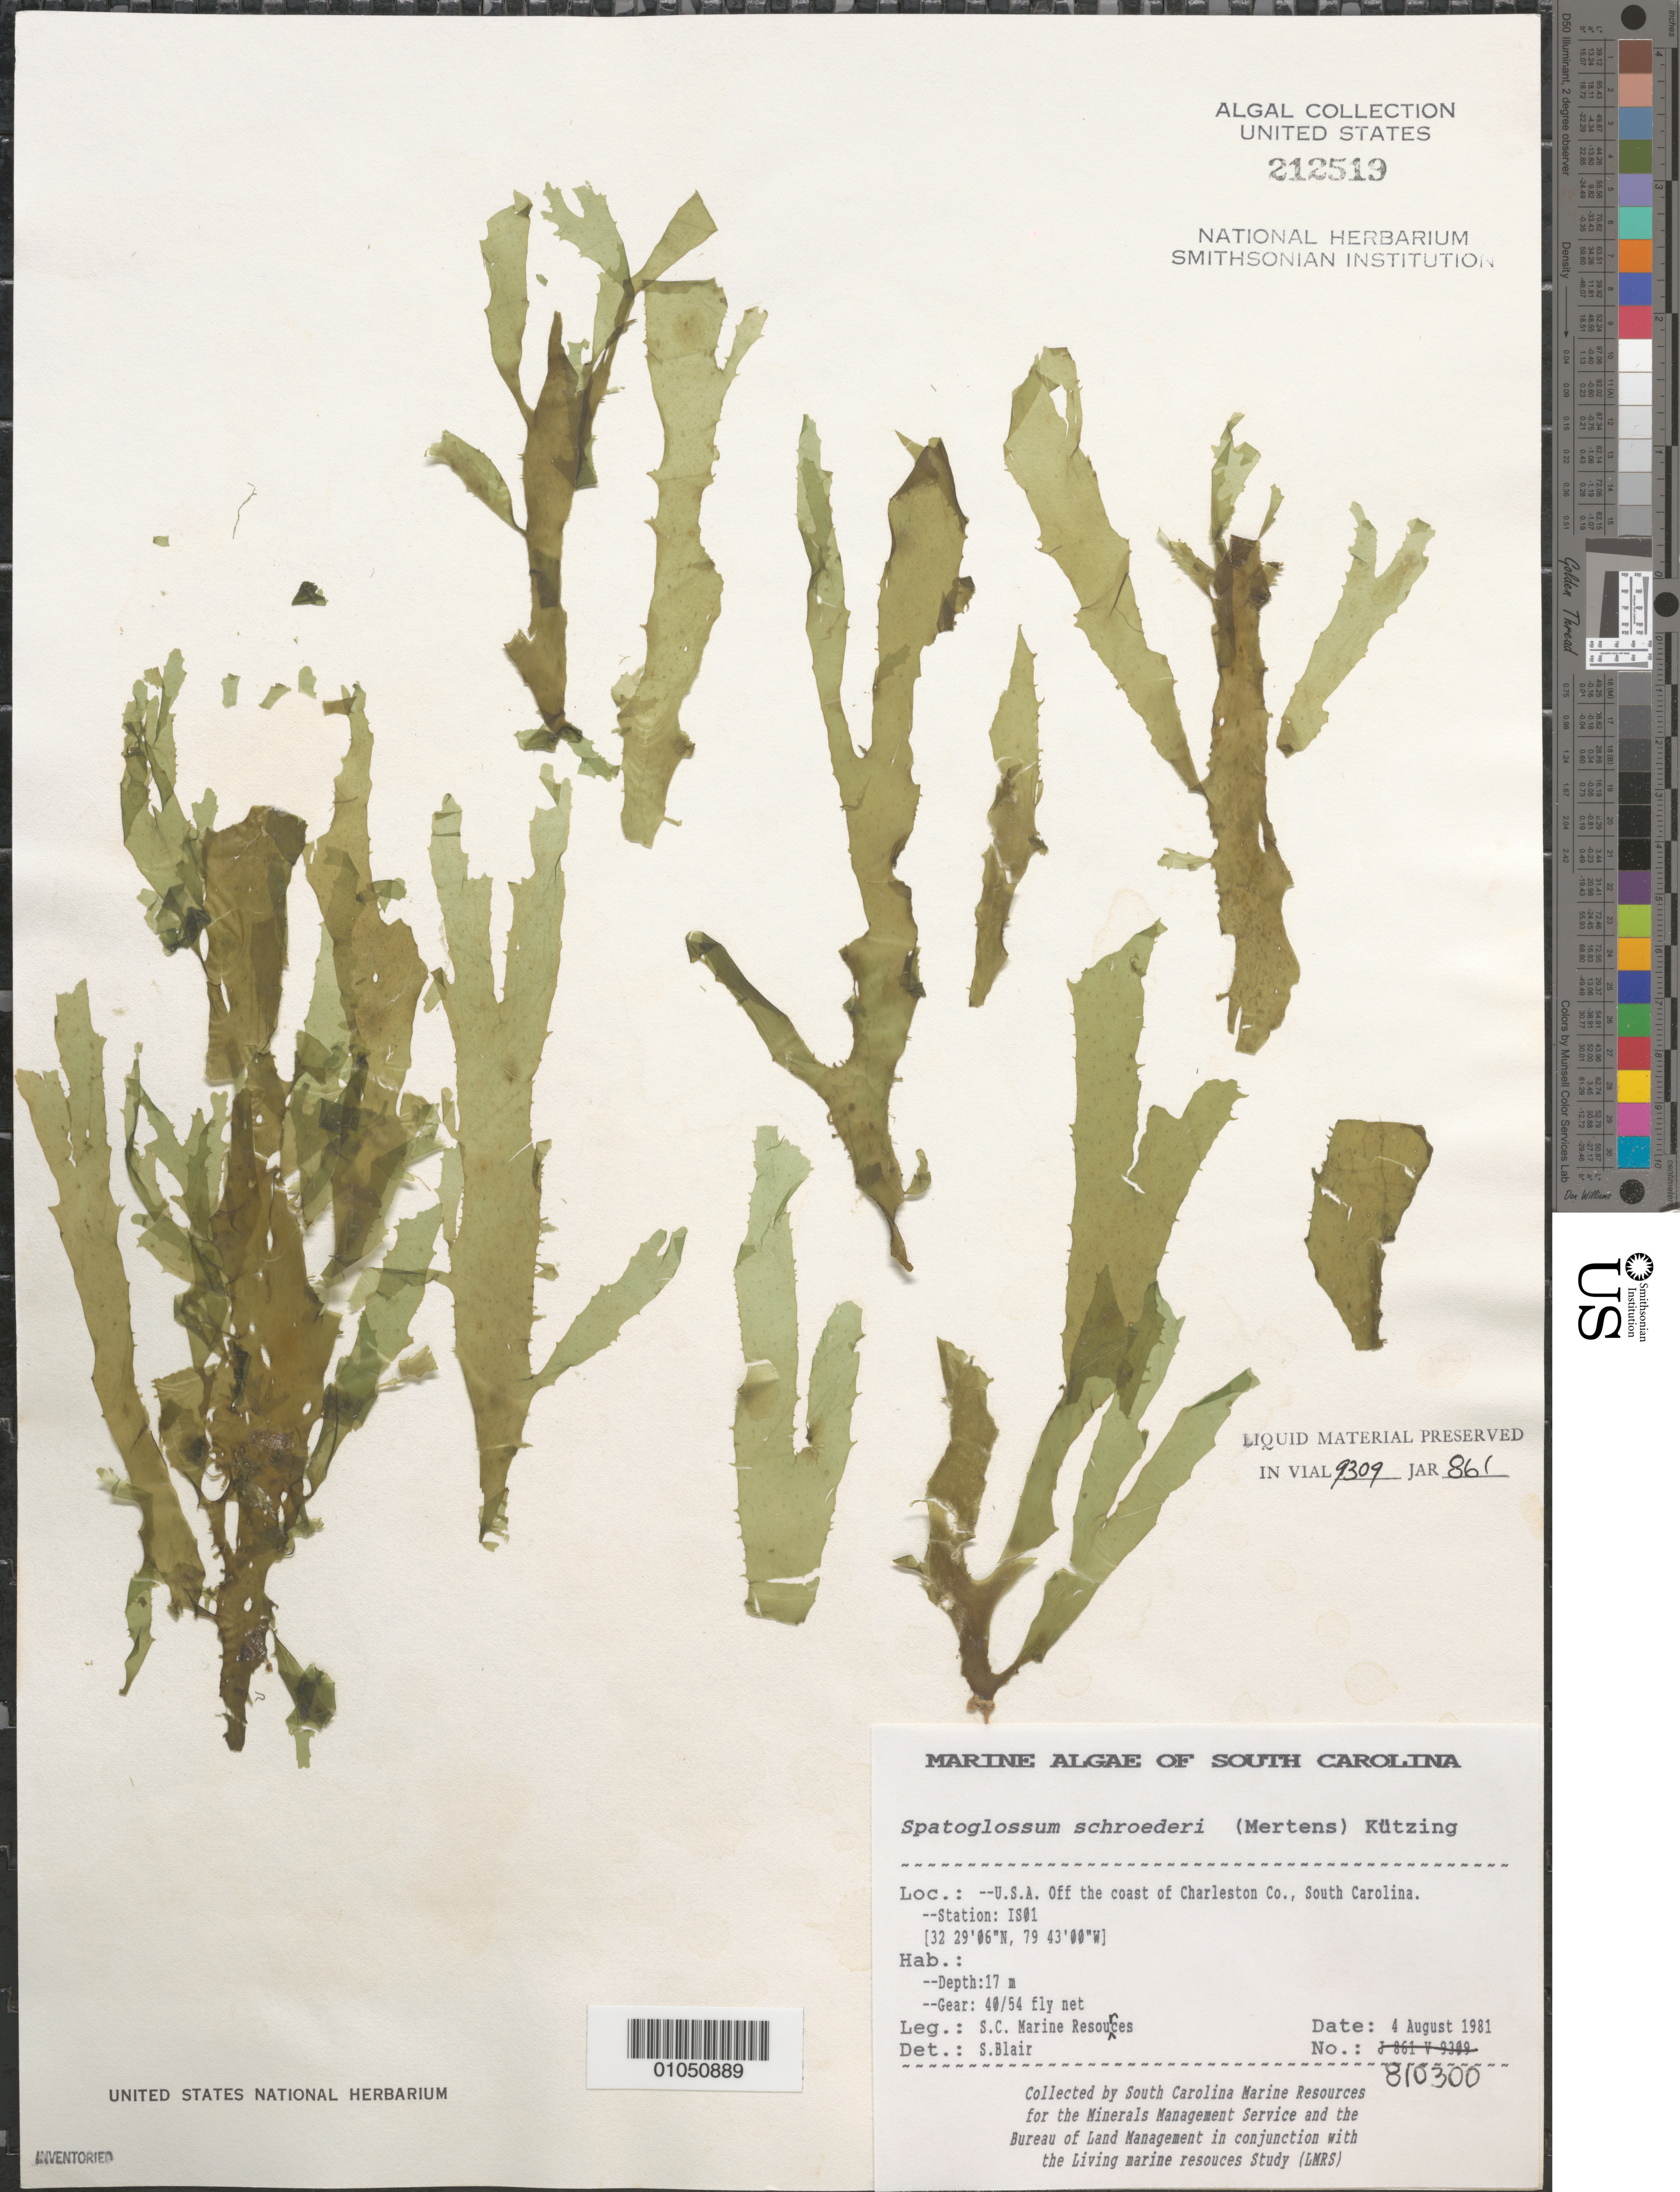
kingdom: Chromista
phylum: Ochrophyta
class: Phaeophyceae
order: Dictyotales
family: Dictyotaceae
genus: Spatoglossum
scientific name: Spatoglossum schroederi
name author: (C. Agardh) Kütz.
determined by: Blair, S. M.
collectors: South Carolina Marine Resources for BLM/MMS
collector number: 810282 (Station IS01)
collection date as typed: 04 Aug 1981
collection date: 1981-08-04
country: United States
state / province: South Carolina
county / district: Charleston County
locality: Off coast of Charleston County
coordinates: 32 29'06"N, 79 43'00"W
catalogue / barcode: US 212519